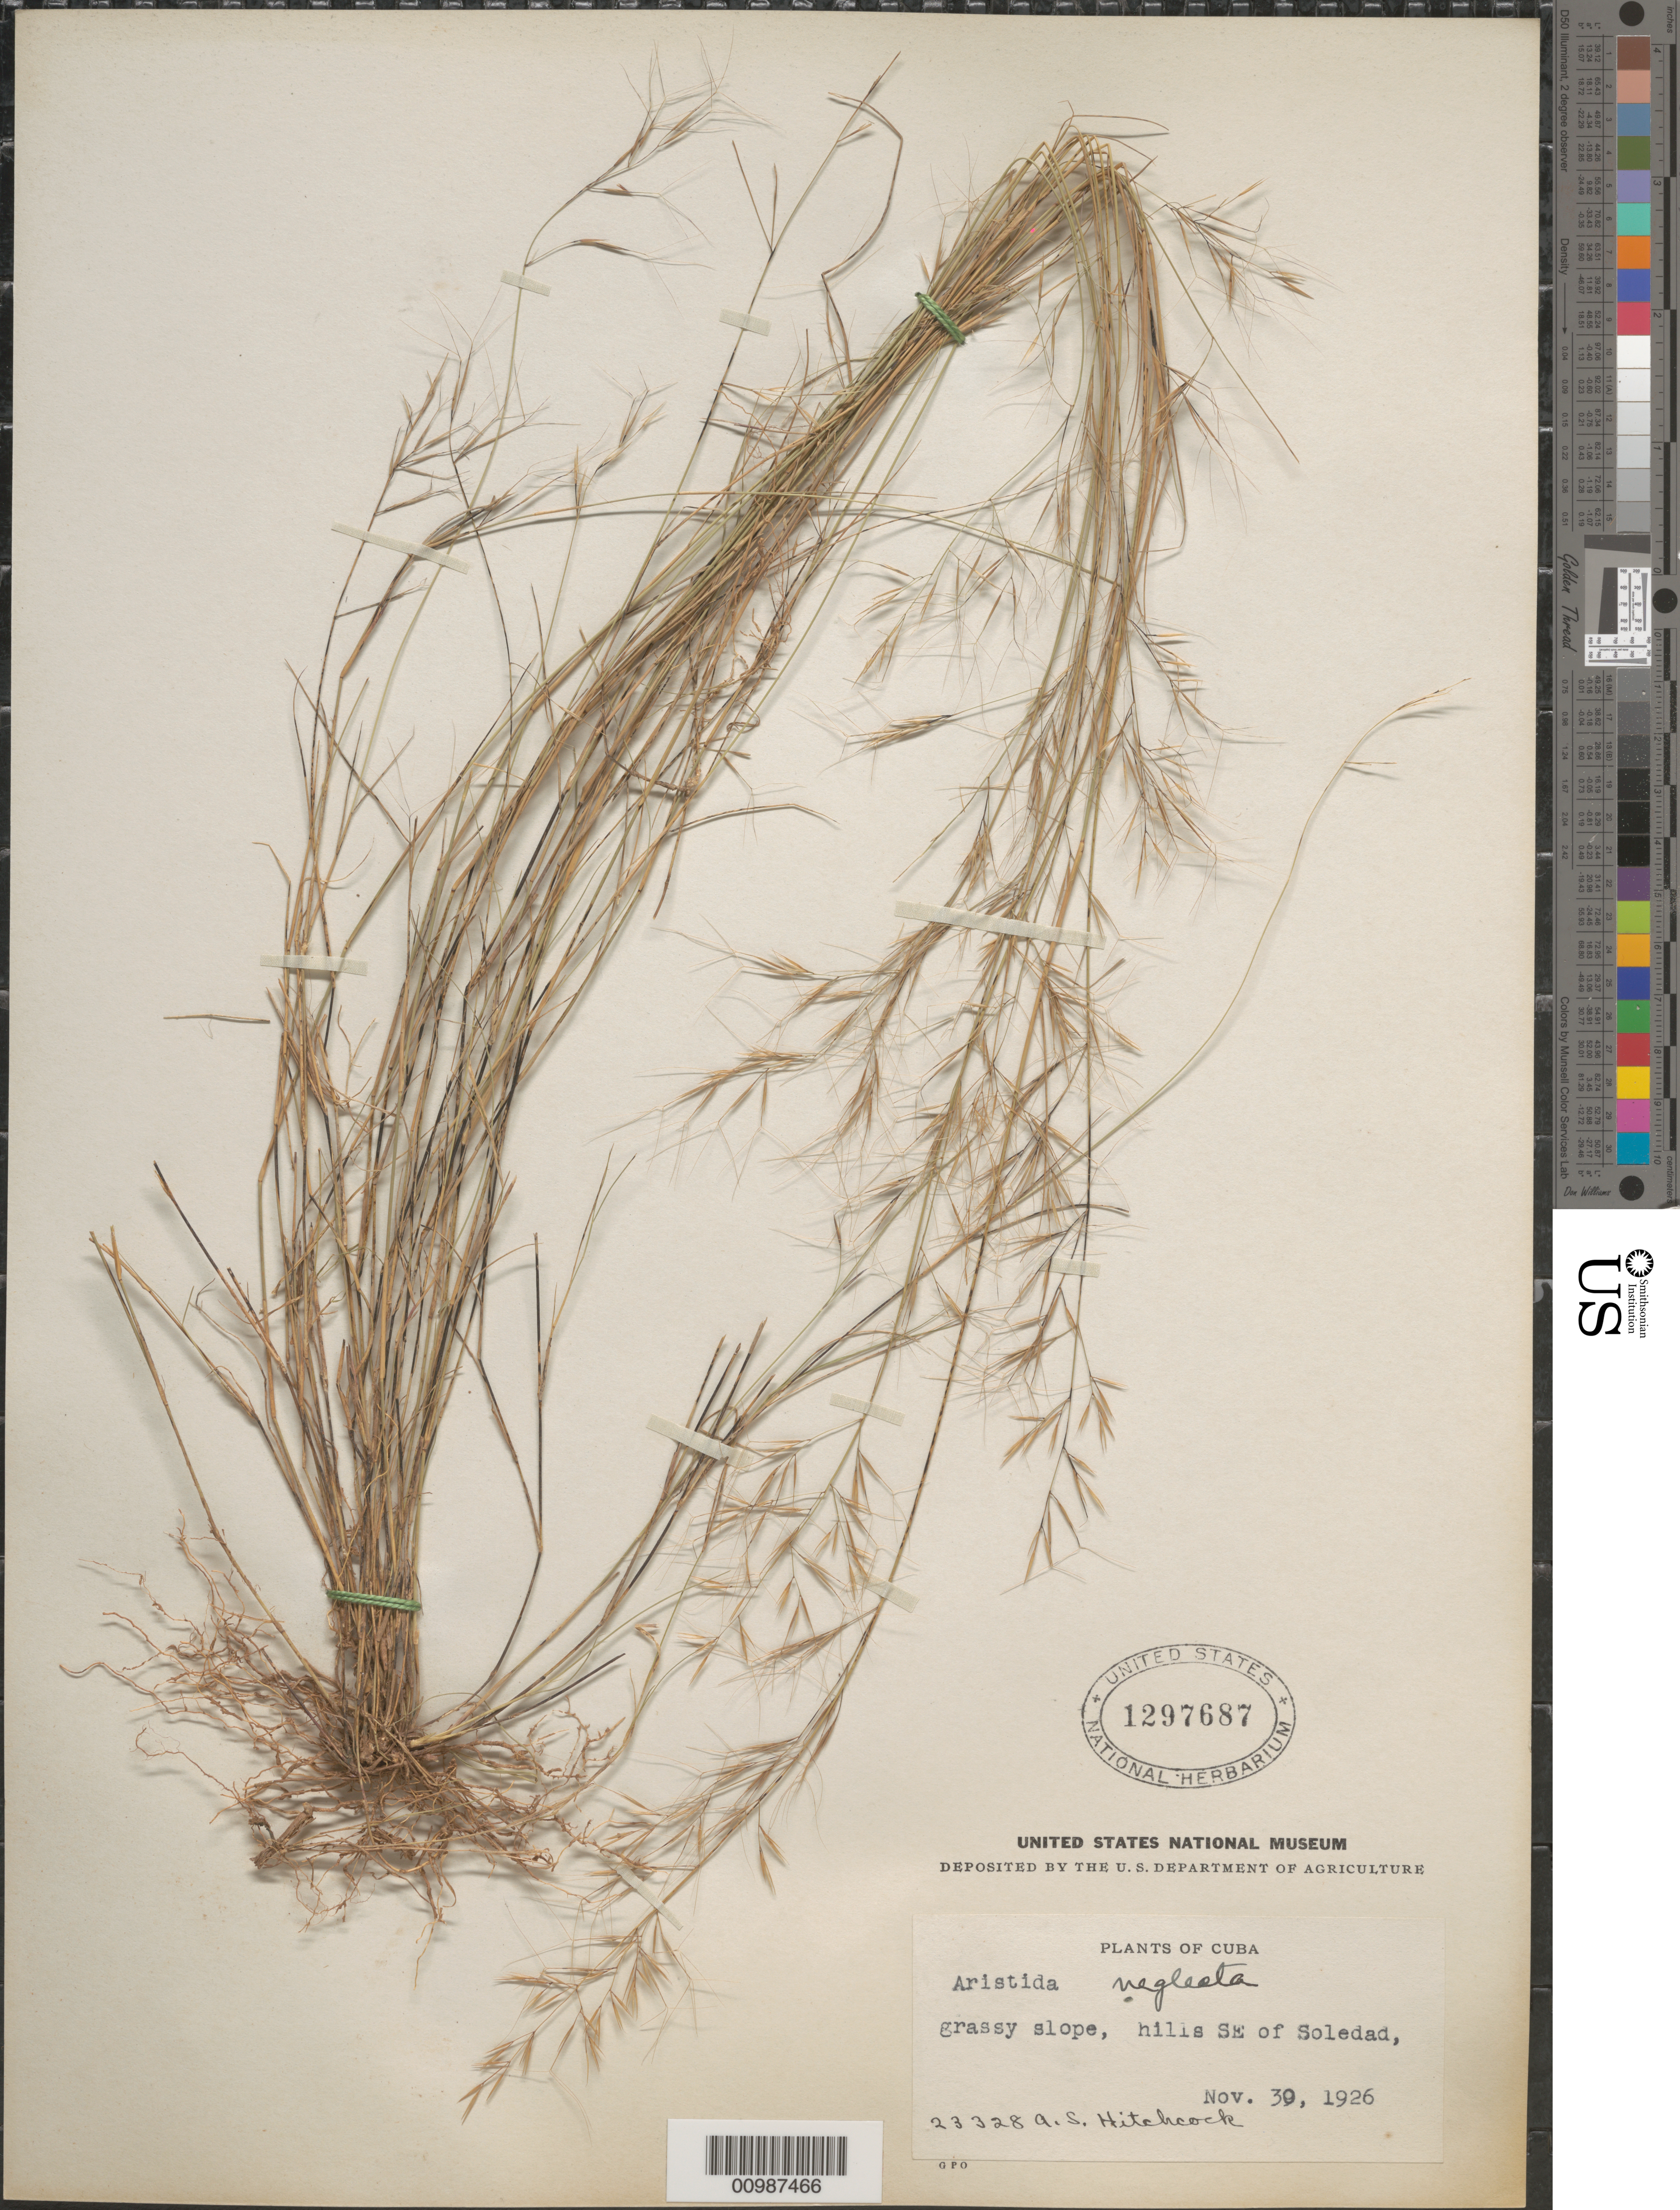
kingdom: Plantae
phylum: Tracheophyta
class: Liliopsida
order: Poales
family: Poaceae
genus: Aristida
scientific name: Aristida neglecta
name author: León ex Hitchc.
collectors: A. S. Hitchcock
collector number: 23328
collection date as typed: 30 Nov 1926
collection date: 1926-11-30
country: Cuba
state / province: Cienfuegos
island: Cuba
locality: Hills S E of Soledad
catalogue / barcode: US 1297687